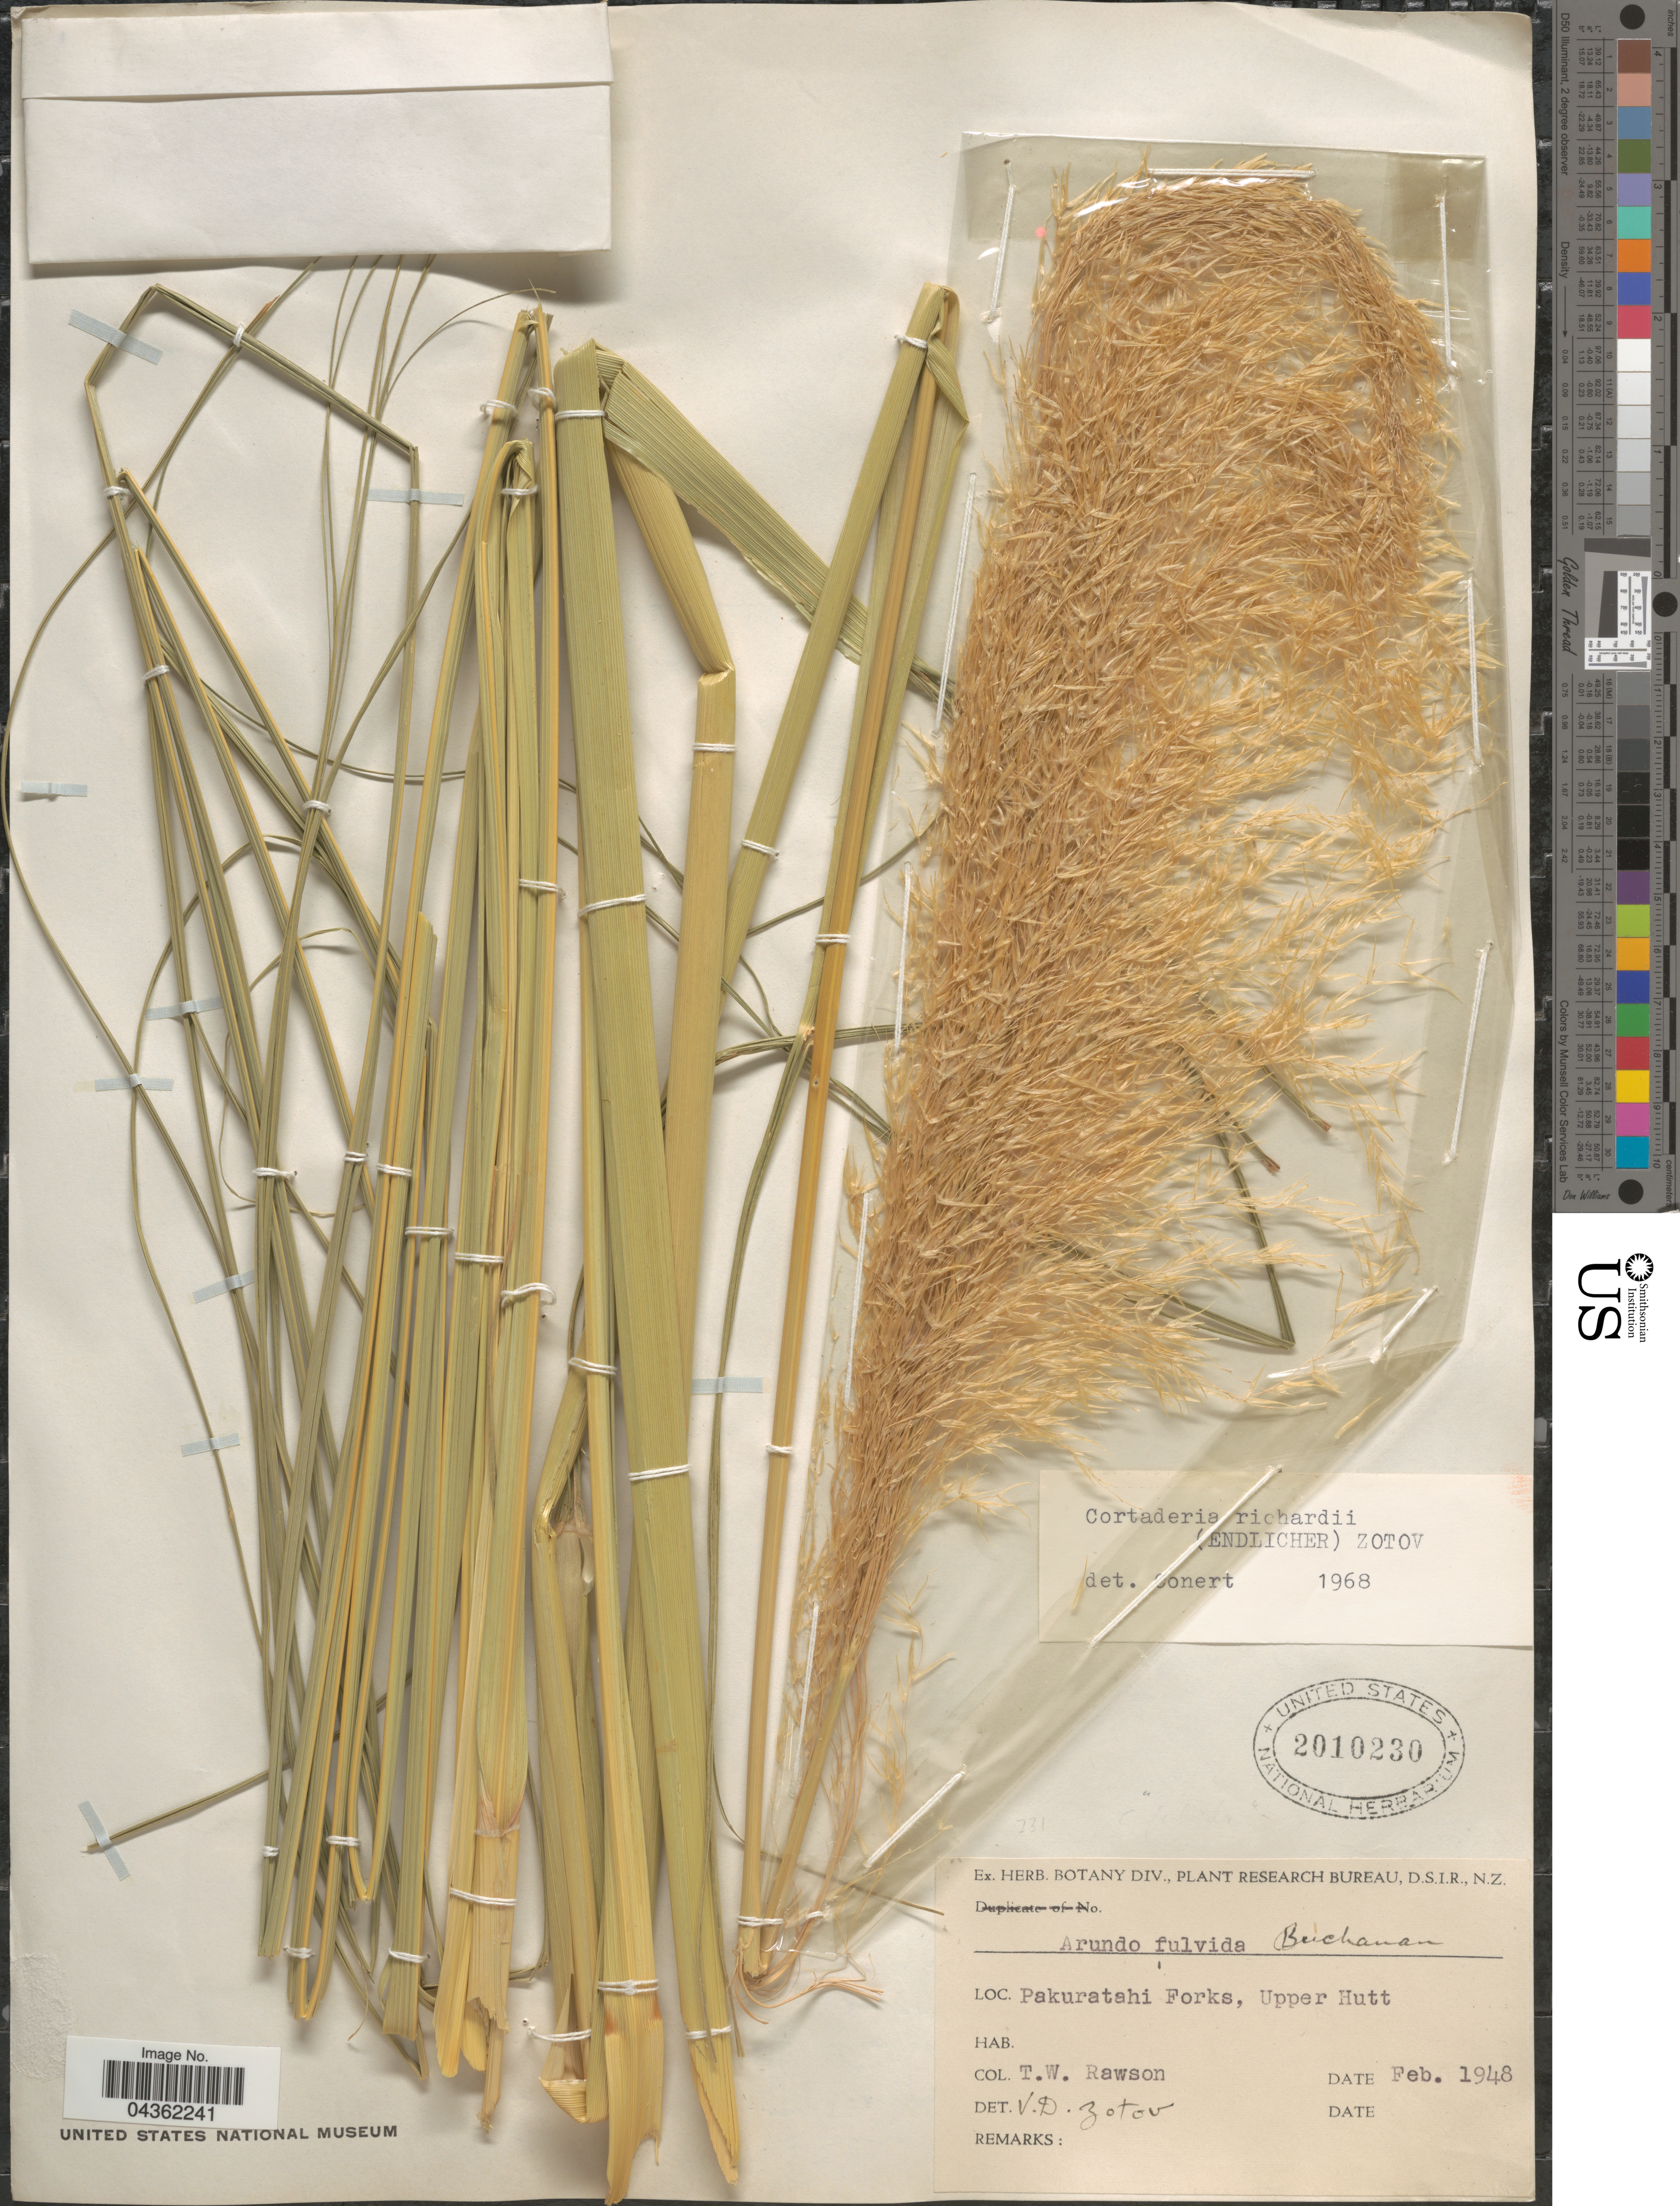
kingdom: Plantae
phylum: Tracheophyta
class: Liliopsida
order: Poales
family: Poaceae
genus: Austroderia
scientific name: Austroderia richardii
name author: (Endl.) N.P. Barker & H.P. Linder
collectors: T. Rawson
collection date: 1948-02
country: New Zealand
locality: Pakuratahi Forks, Upper Hutt.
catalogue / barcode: US 2010230